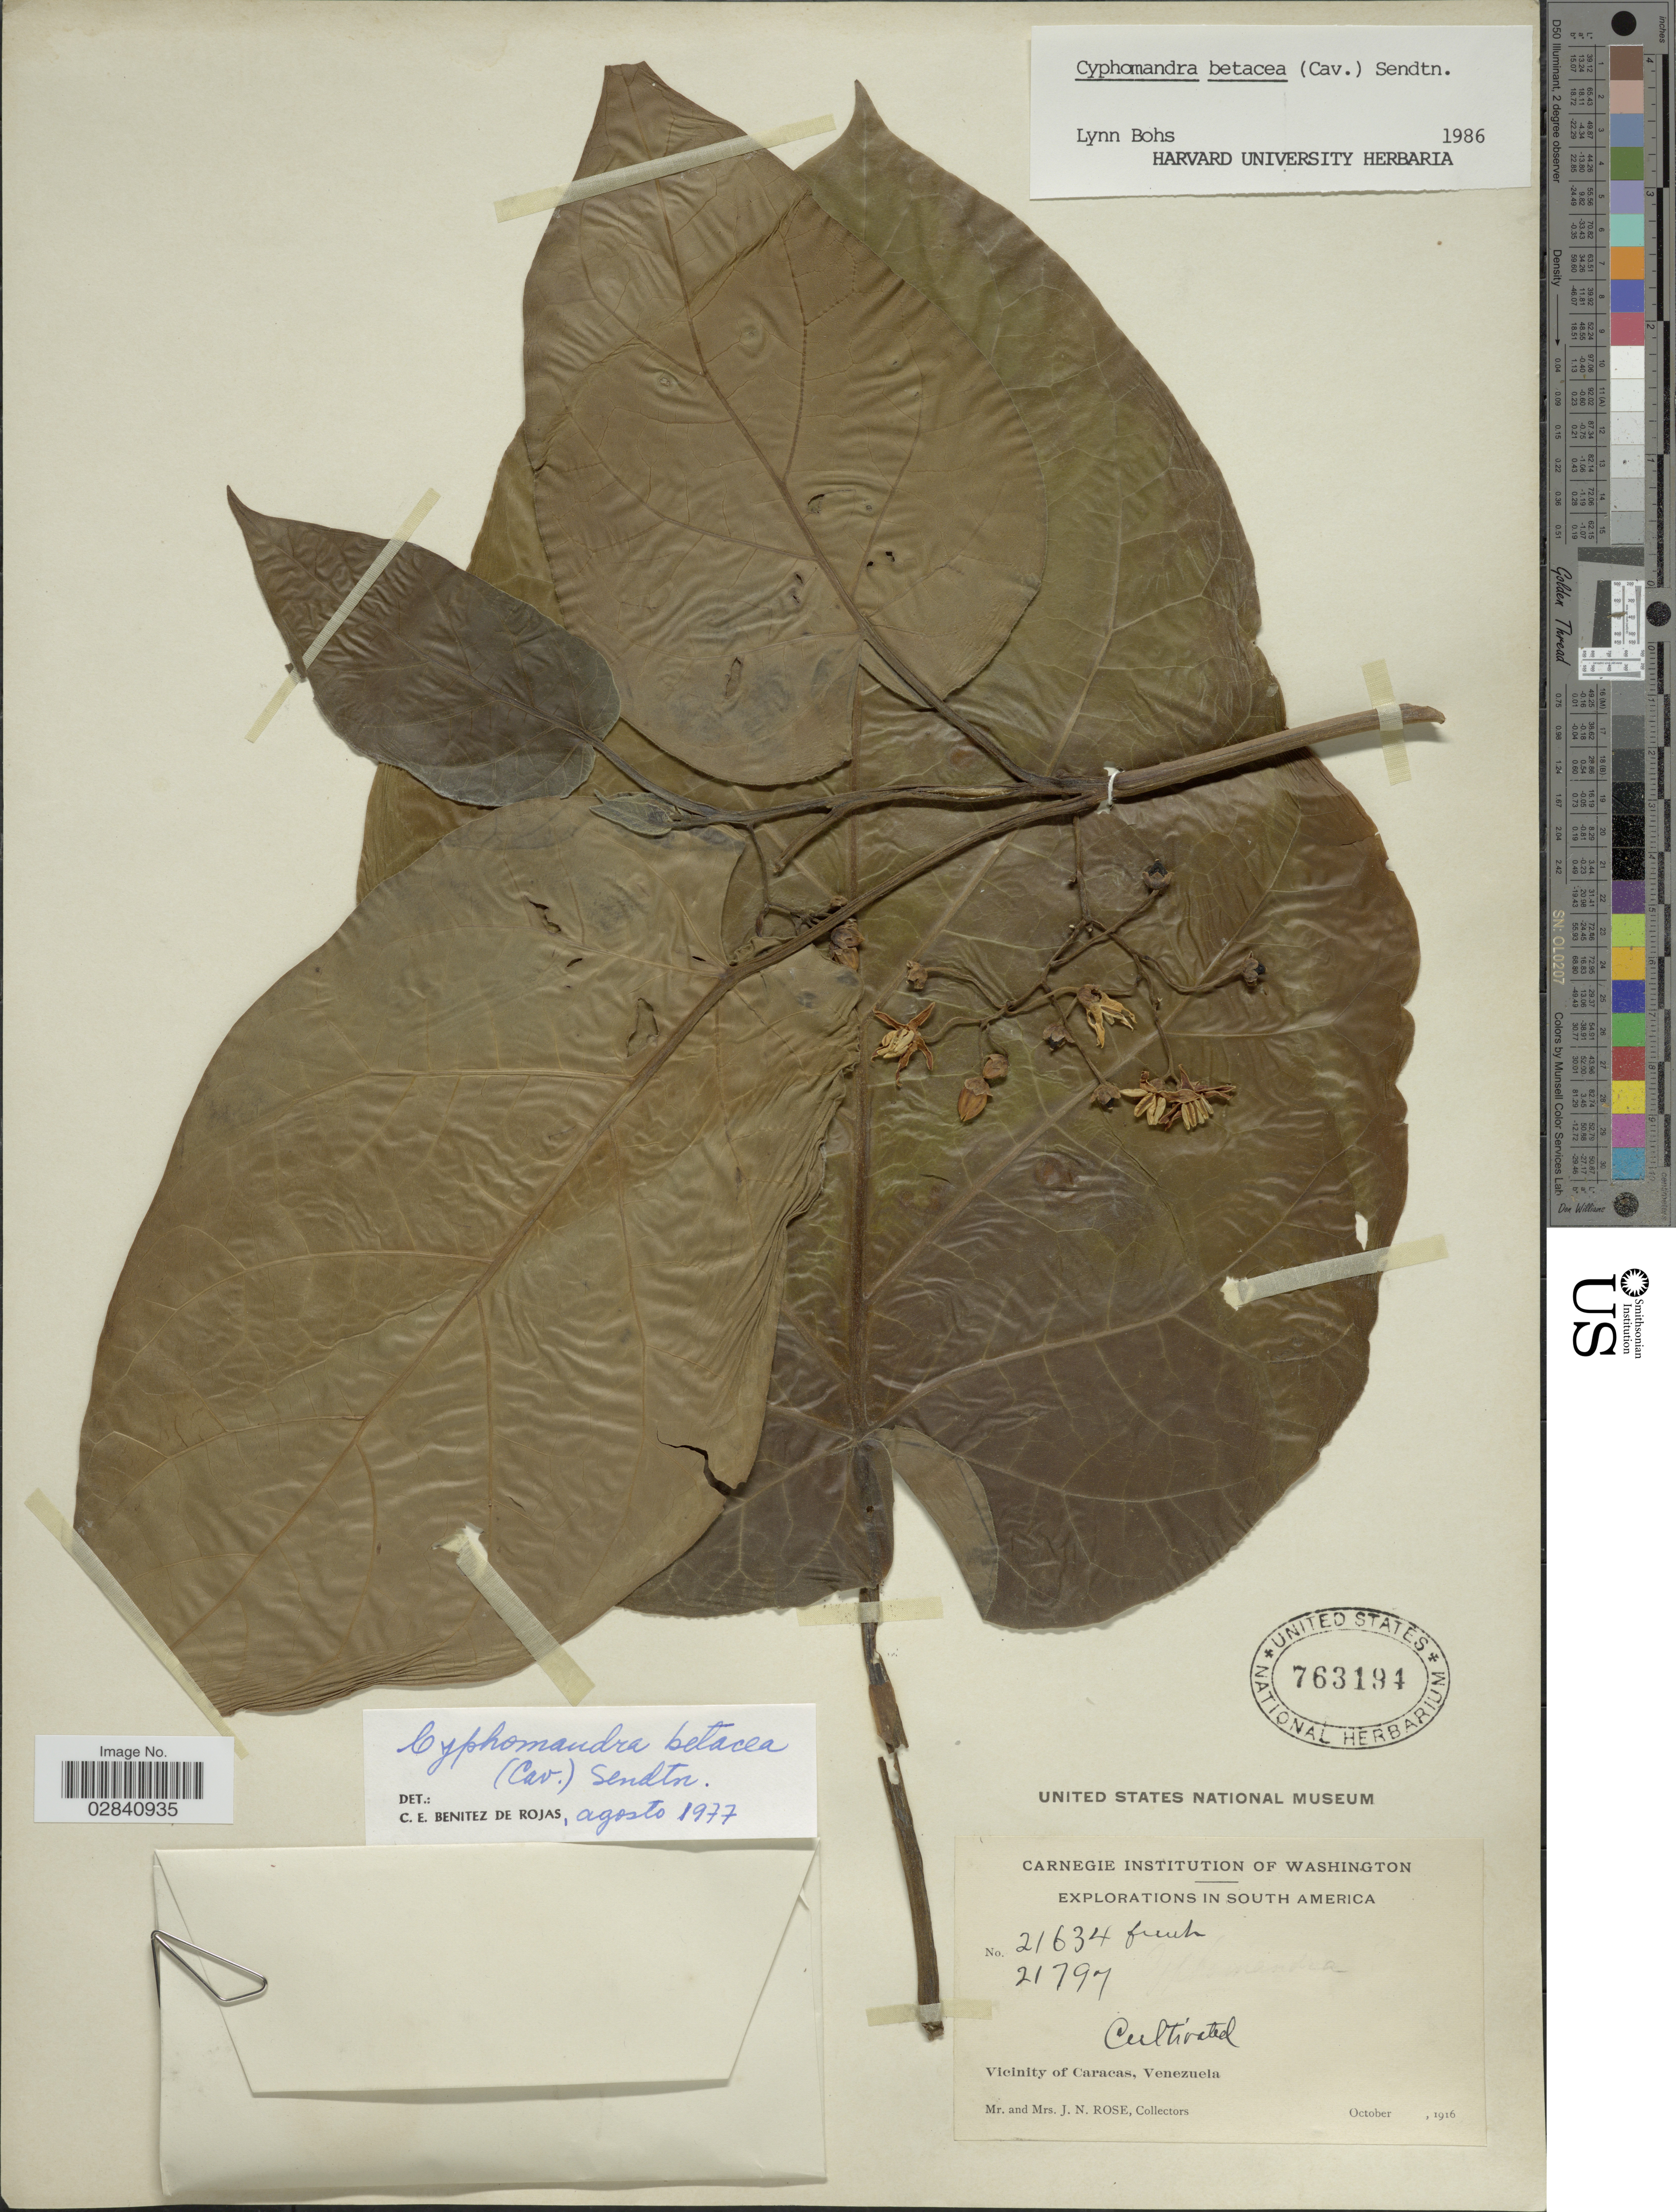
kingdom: Plantae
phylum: Tracheophyta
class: Magnoliopsida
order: Solanales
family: Solanaceae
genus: Cyphomandra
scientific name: Cyphomandra betacea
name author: (Cav.) Sendtn.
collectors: J. N. Rose & L. B. Rose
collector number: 21634/21794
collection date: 1916-10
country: Venezuela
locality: Vicinity of Caracas.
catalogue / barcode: US 763194